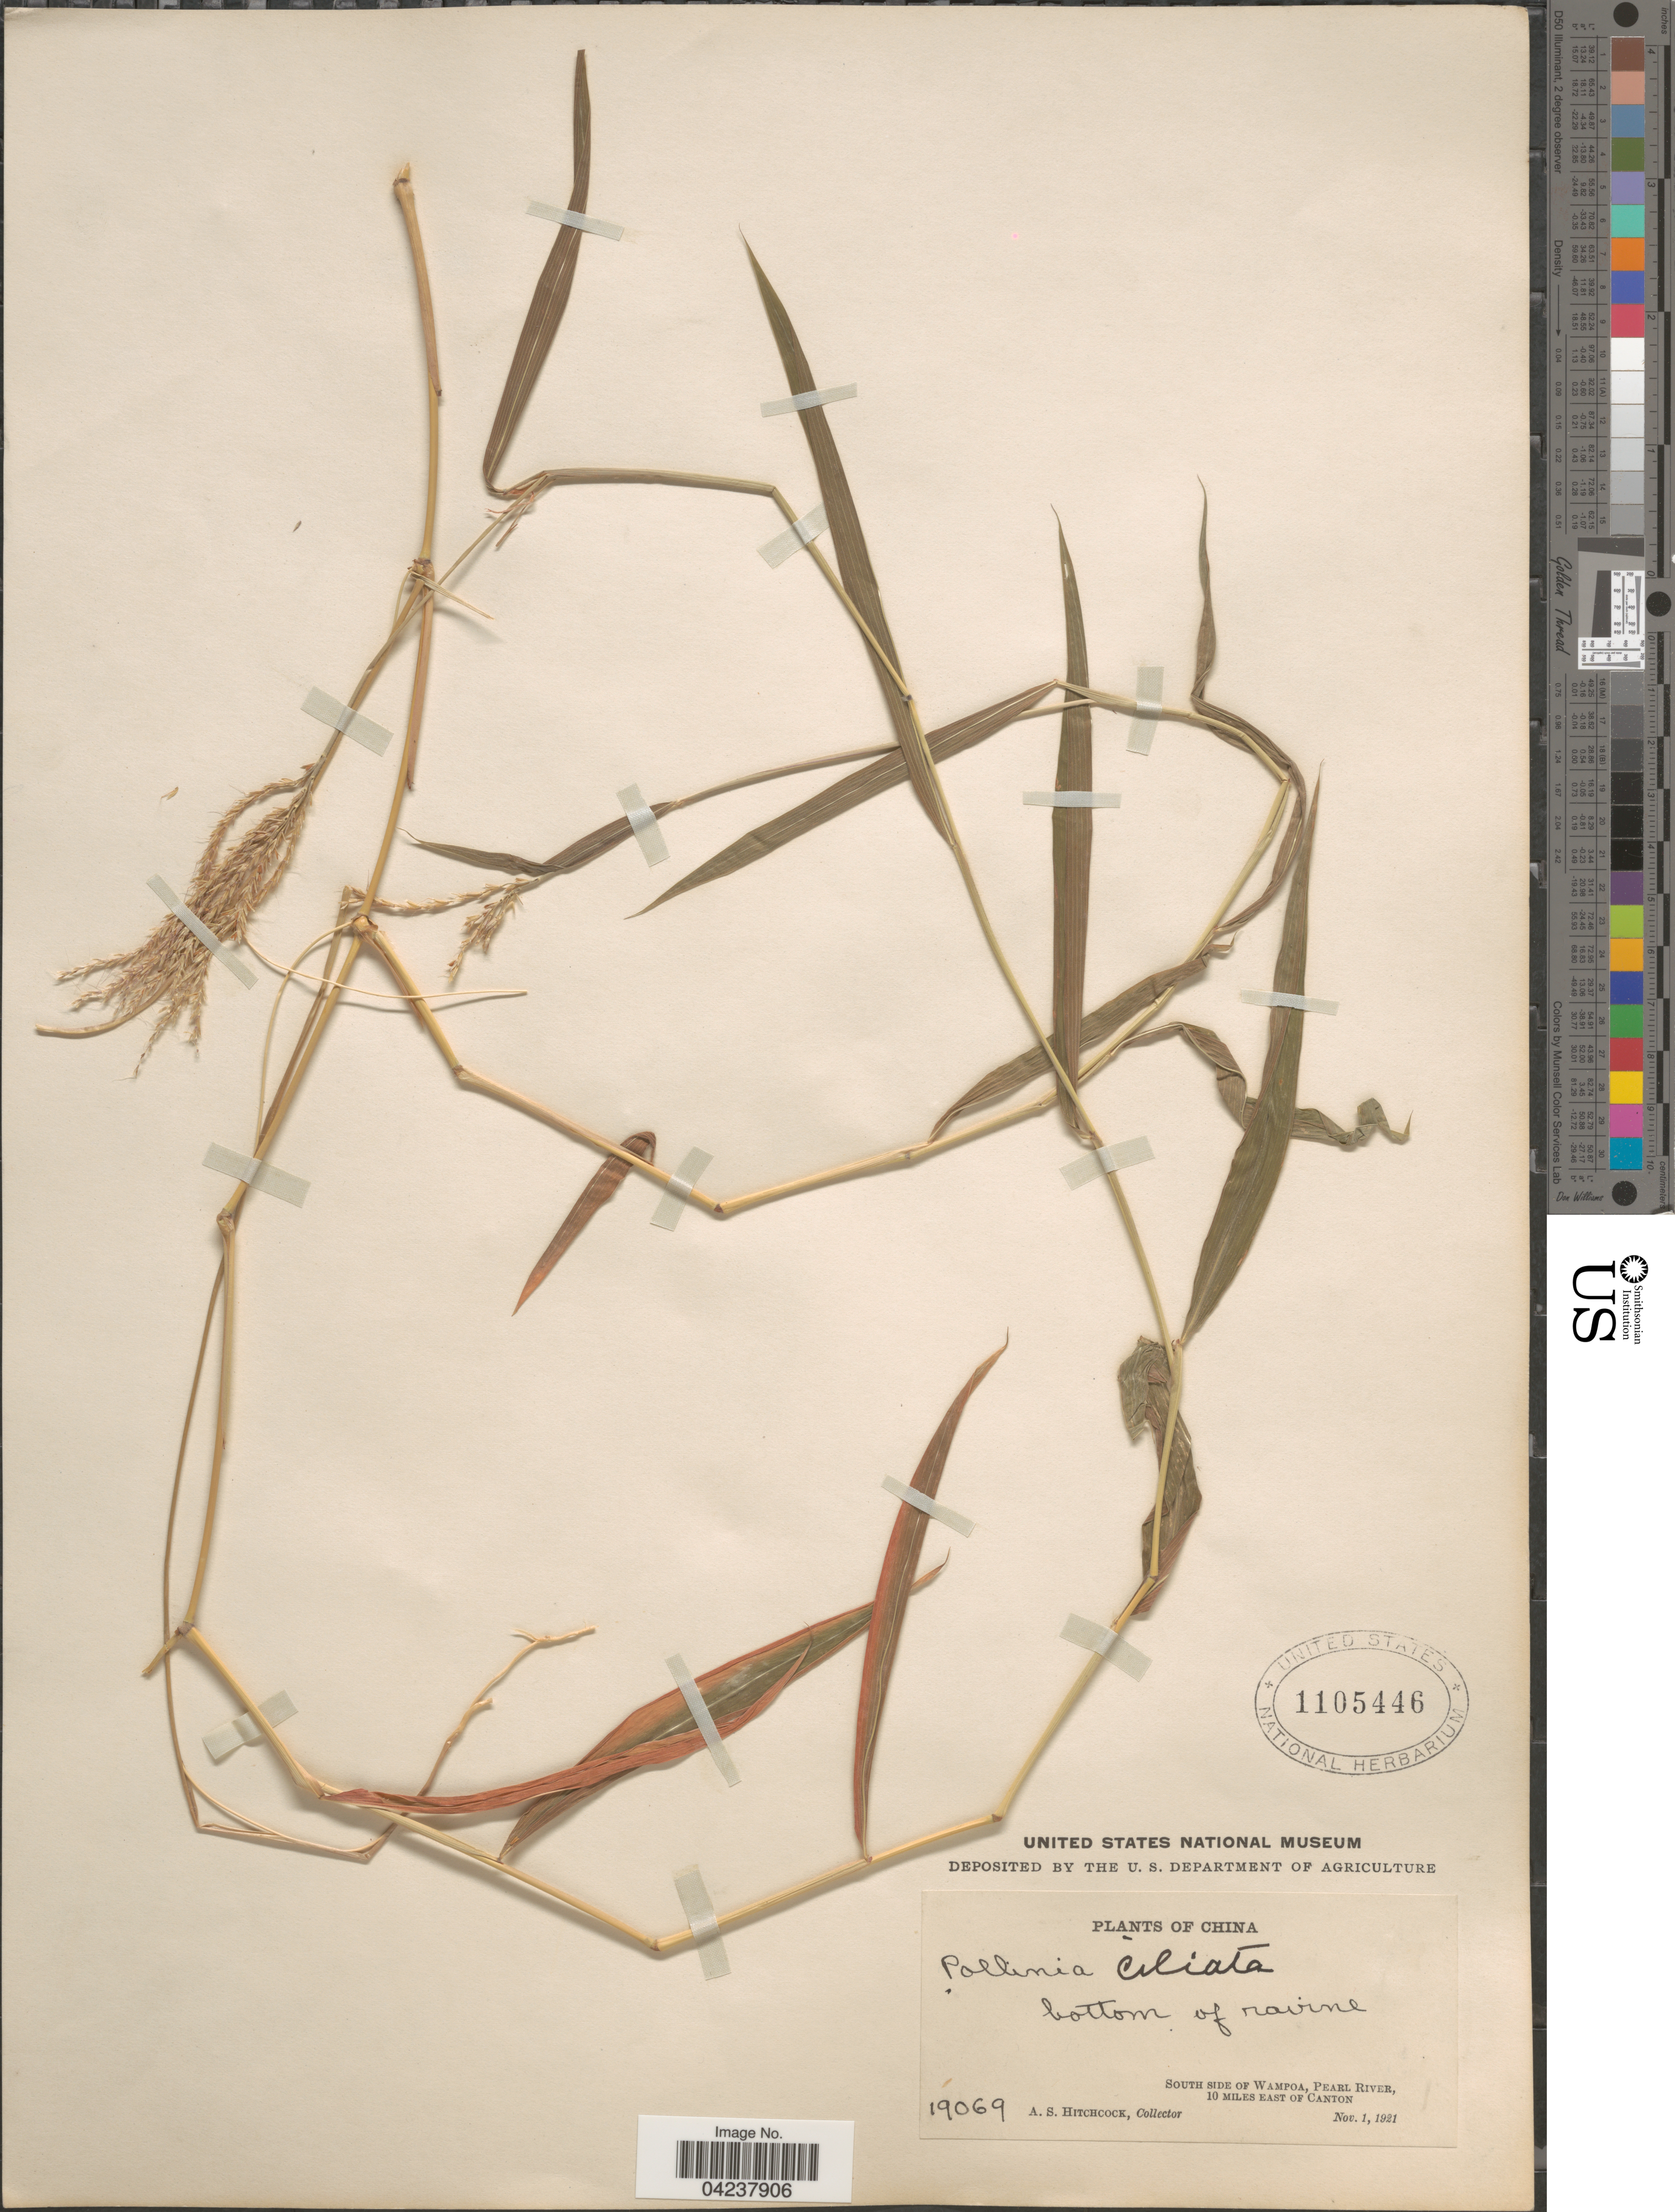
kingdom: Plantae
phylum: Tracheophyta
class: Liliopsida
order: Poales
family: Poaceae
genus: Microstegium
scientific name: Microstegium fasciculatum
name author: (L.) Henr.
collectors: A. S. Hitchcock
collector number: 19069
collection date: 1921-11-01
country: China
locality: South side of Wampoa, Pearl River, 10 miles East of Canton.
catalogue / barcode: US 1105446